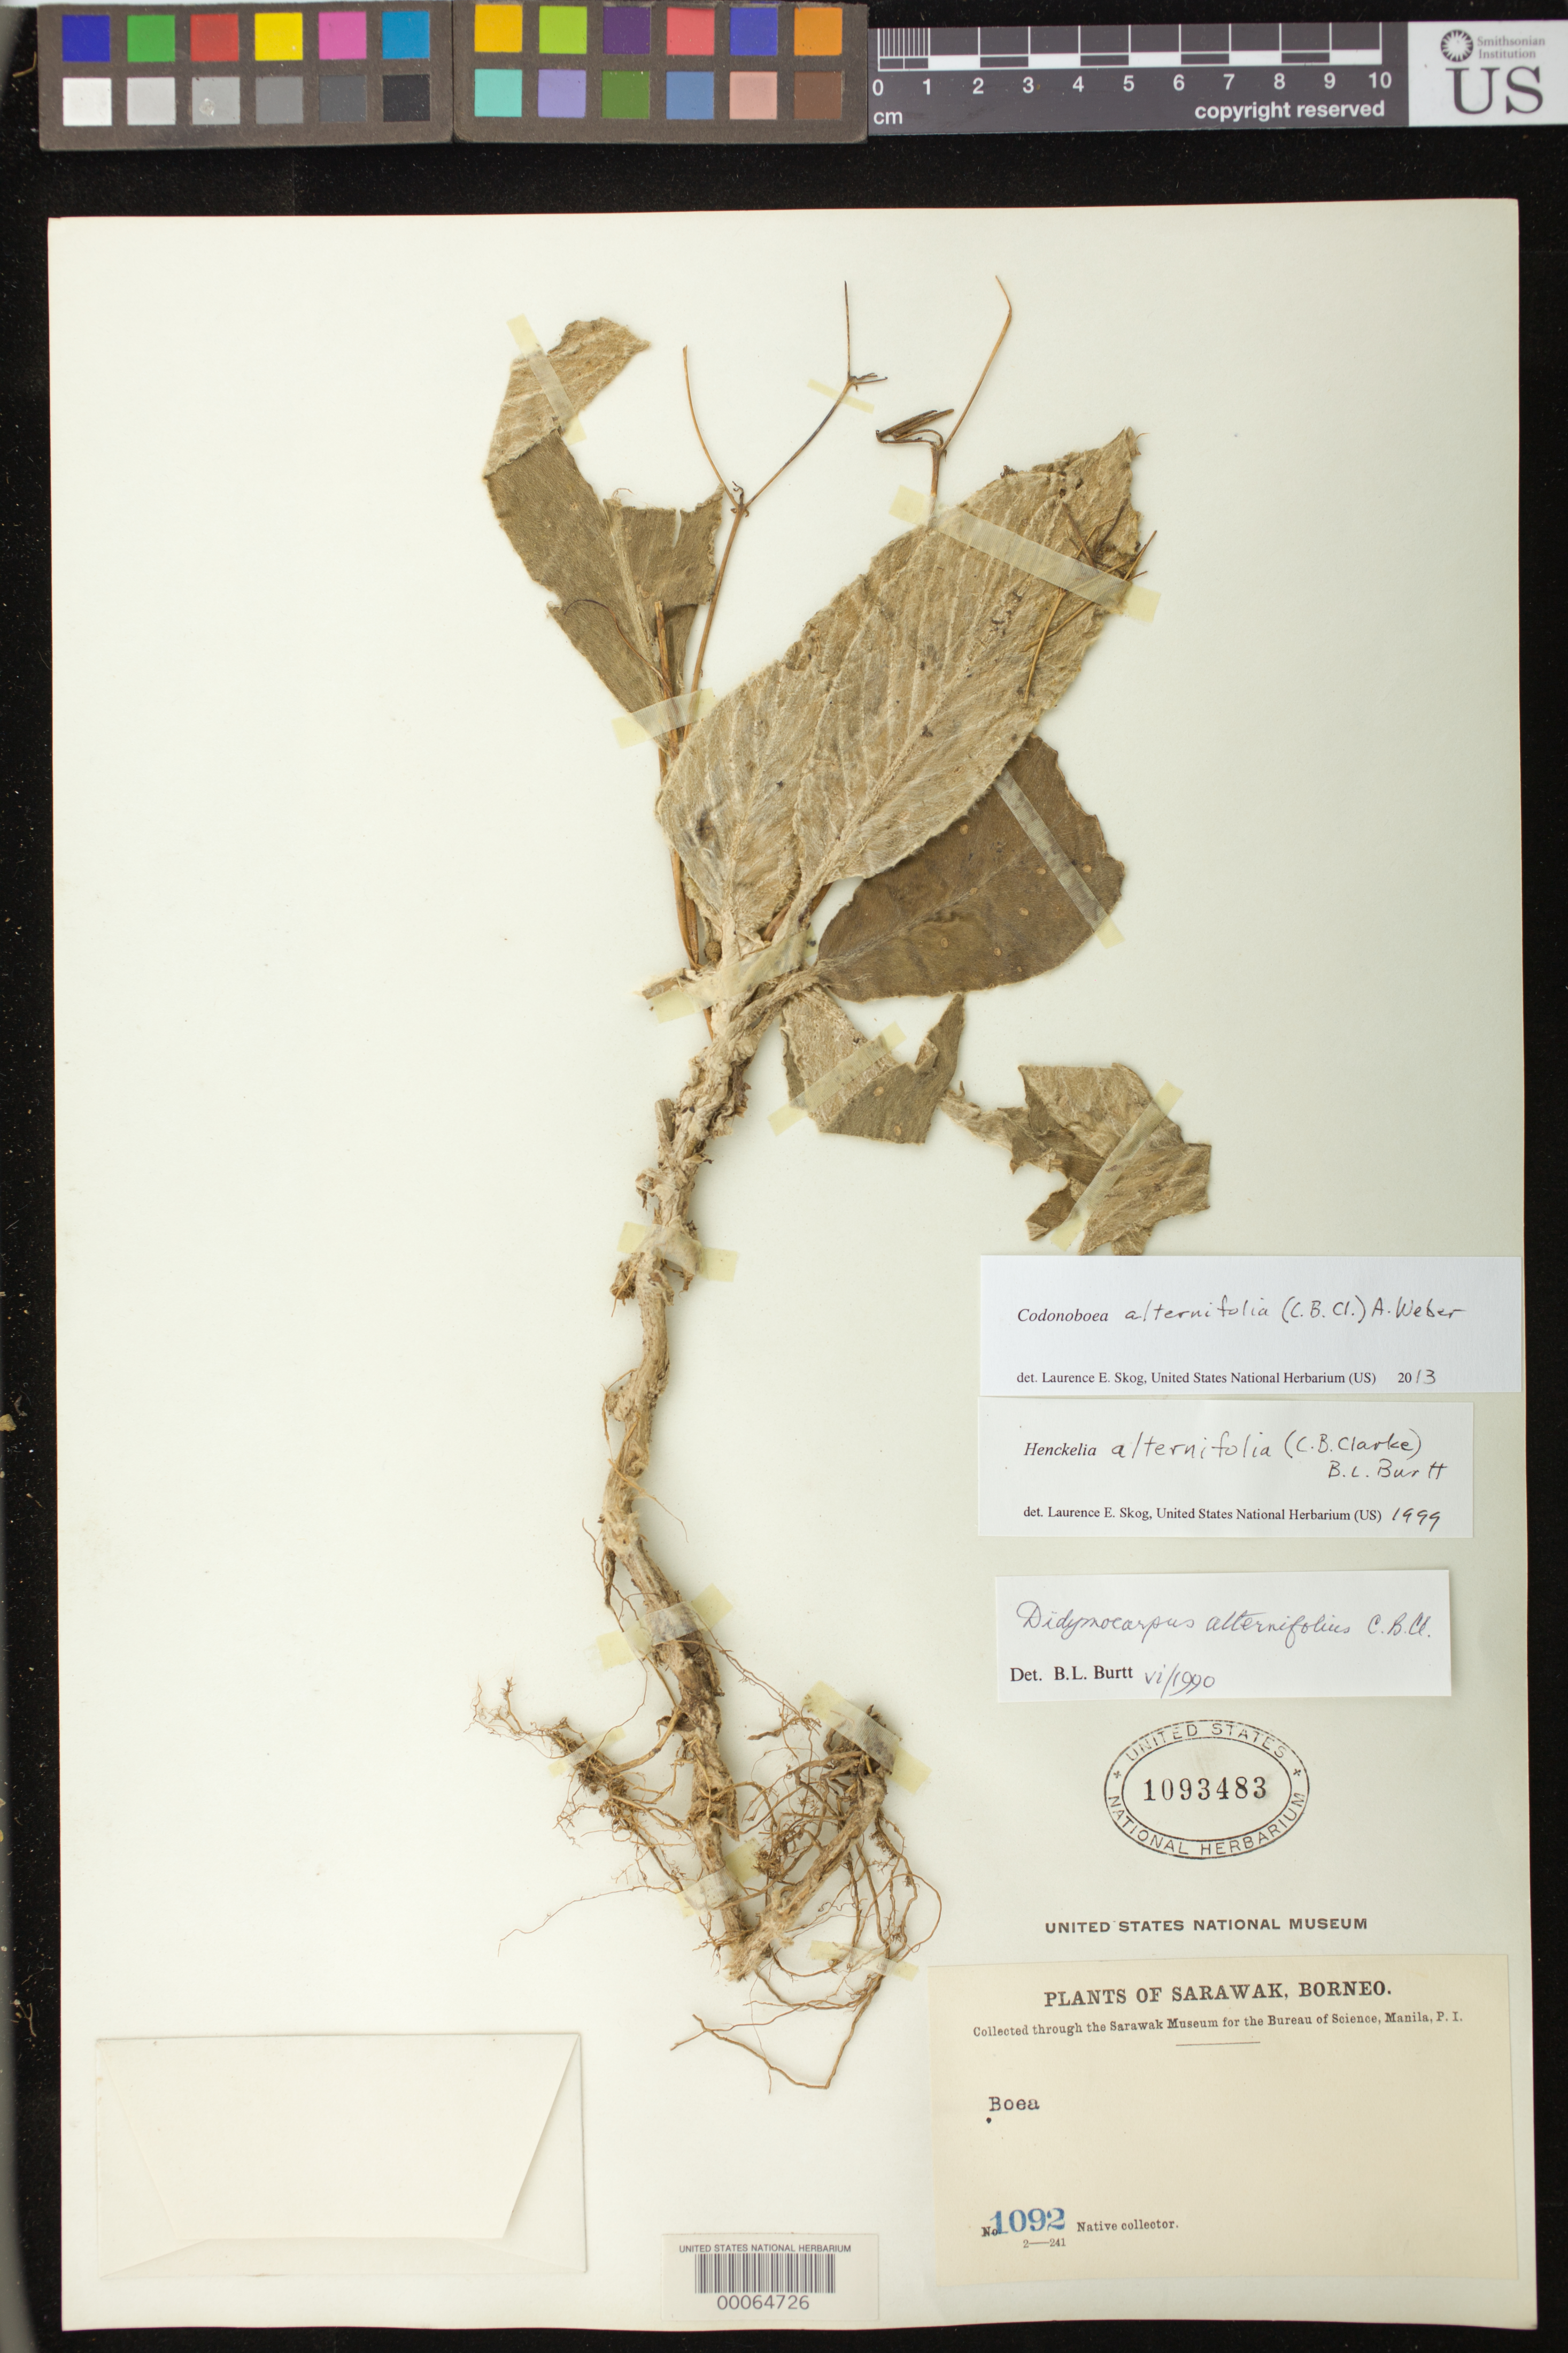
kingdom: Plantae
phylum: Tracheophyta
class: Magnoliopsida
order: Lamiales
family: Gesneriaceae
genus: Codonoboea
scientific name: Codonoboea alternifolia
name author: (C.B. Clarke) A. Weber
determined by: Skog, Laurence E.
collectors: Native collector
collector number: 1092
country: Malaysia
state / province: Sarawak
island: Borneo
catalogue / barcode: US 1093483